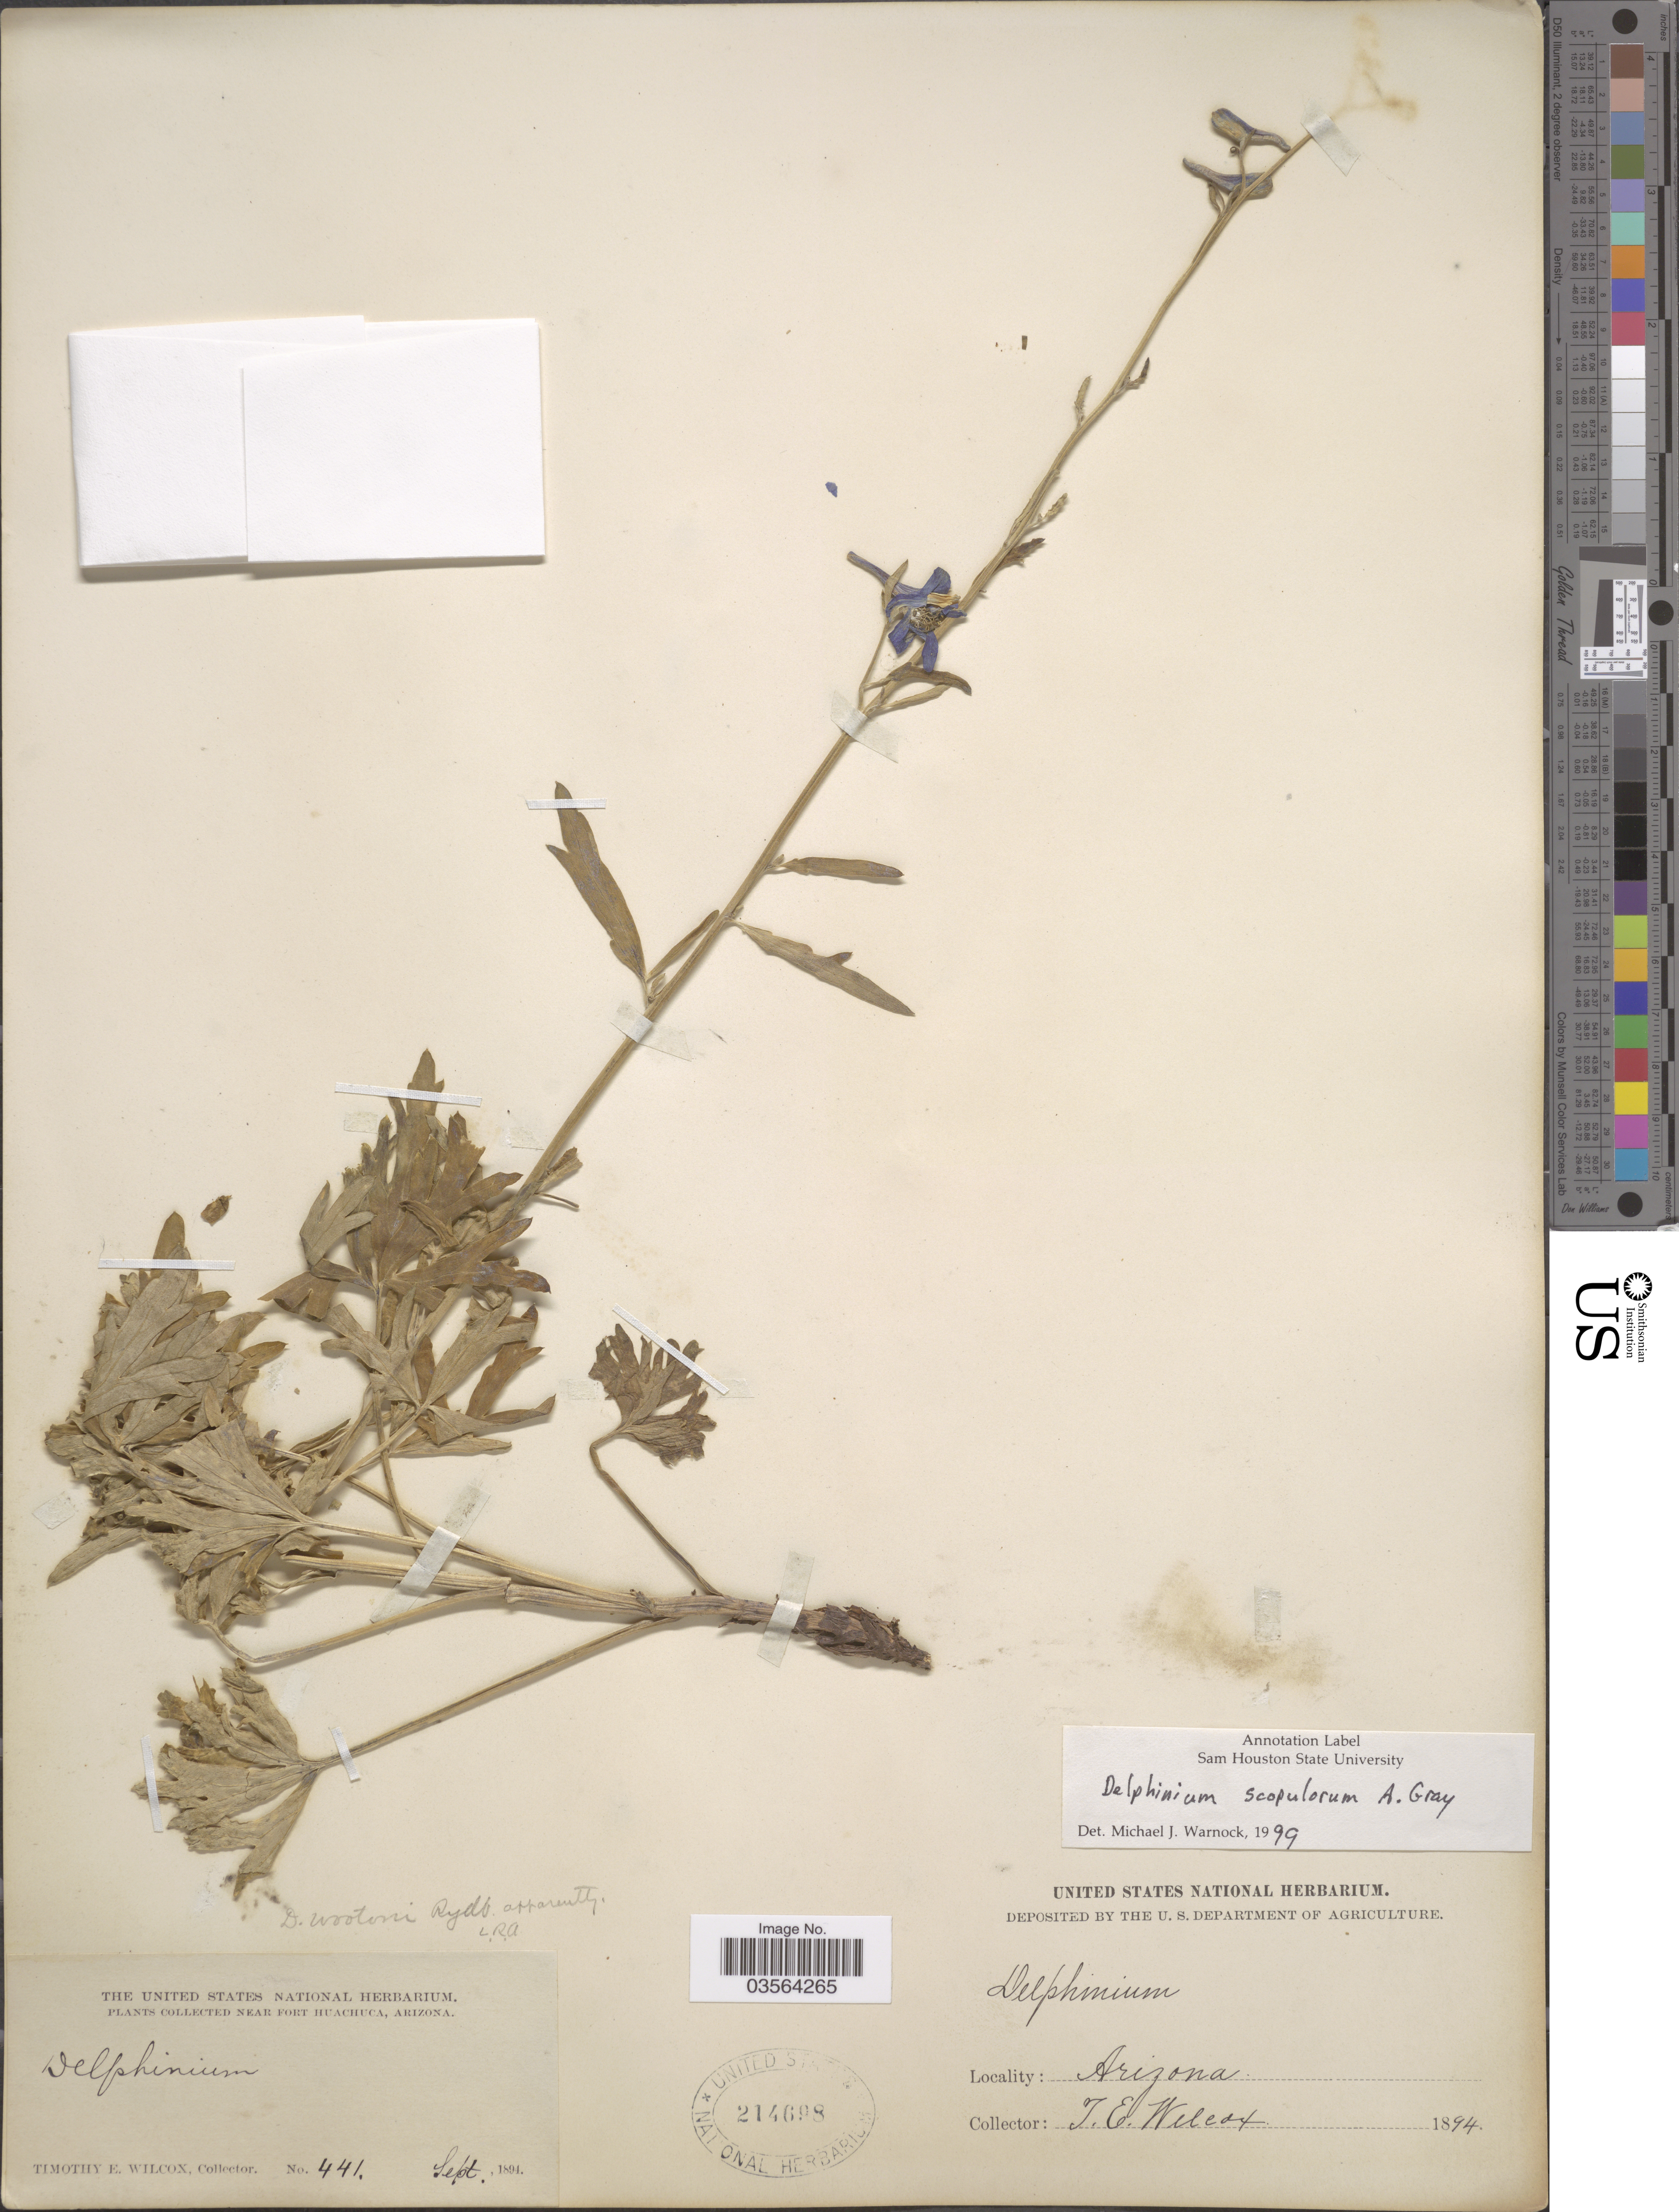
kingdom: Plantae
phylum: Tracheophyta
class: Magnoliopsida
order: Ranunculales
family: Ranunculaceae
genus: Delphinium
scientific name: Delphinium scopulorum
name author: A. Gray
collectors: T. E. Wilcox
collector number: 441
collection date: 1894-09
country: United States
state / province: Arizona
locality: Near Fort Huachuca.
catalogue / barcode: US 214698